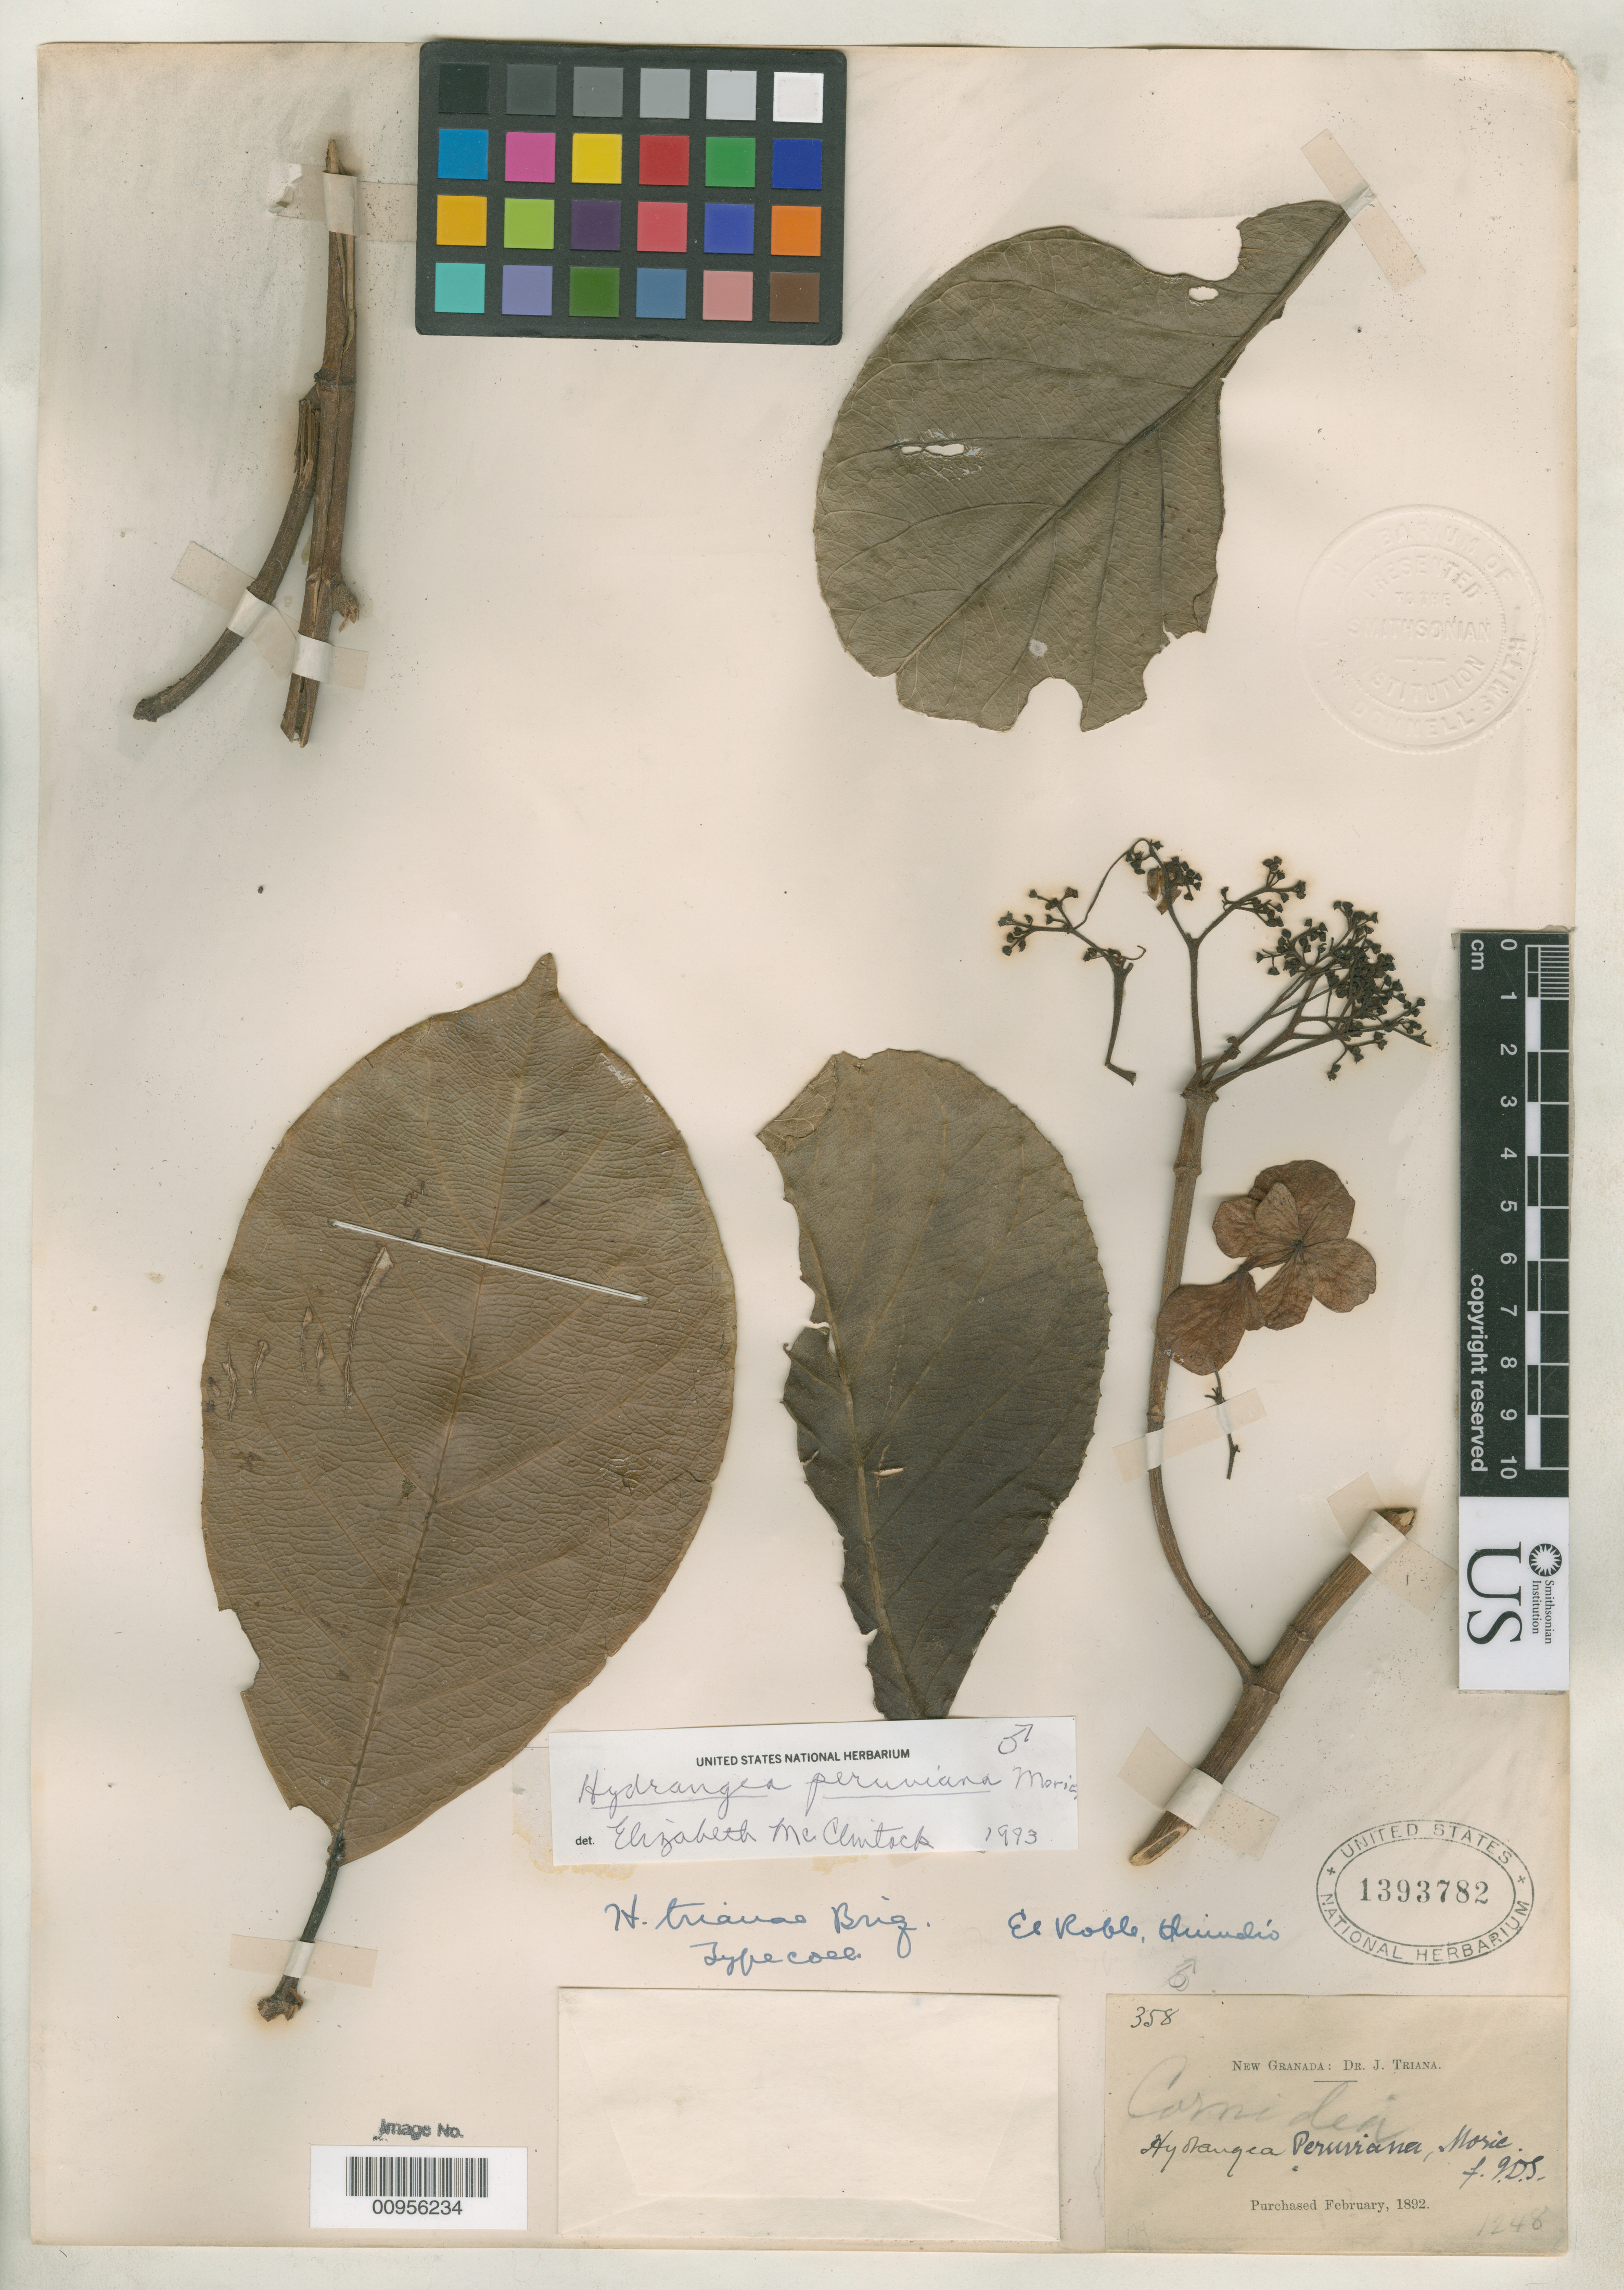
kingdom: Plantae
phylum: Tracheophyta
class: Magnoliopsida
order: Cornales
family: Hydrangeaceae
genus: Hydrangea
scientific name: Hydrangea trianae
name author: Briq.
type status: Possible Isolectotype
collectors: J. J. Triana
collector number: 358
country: Colombia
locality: New Grenada. [added to sheet, "El Roble, Quindio"]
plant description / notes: Several Triana collections at US, type status unclear (isolectotypes, syntypes, or not types?). Protologue cites "El Roble (Qiundiu) et Manigales, alt. 1600-2000 m."; McClintock cites type as "Tolima: Quindío".; Specimen ex John Donnell Smith herbarium.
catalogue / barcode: US 1393782